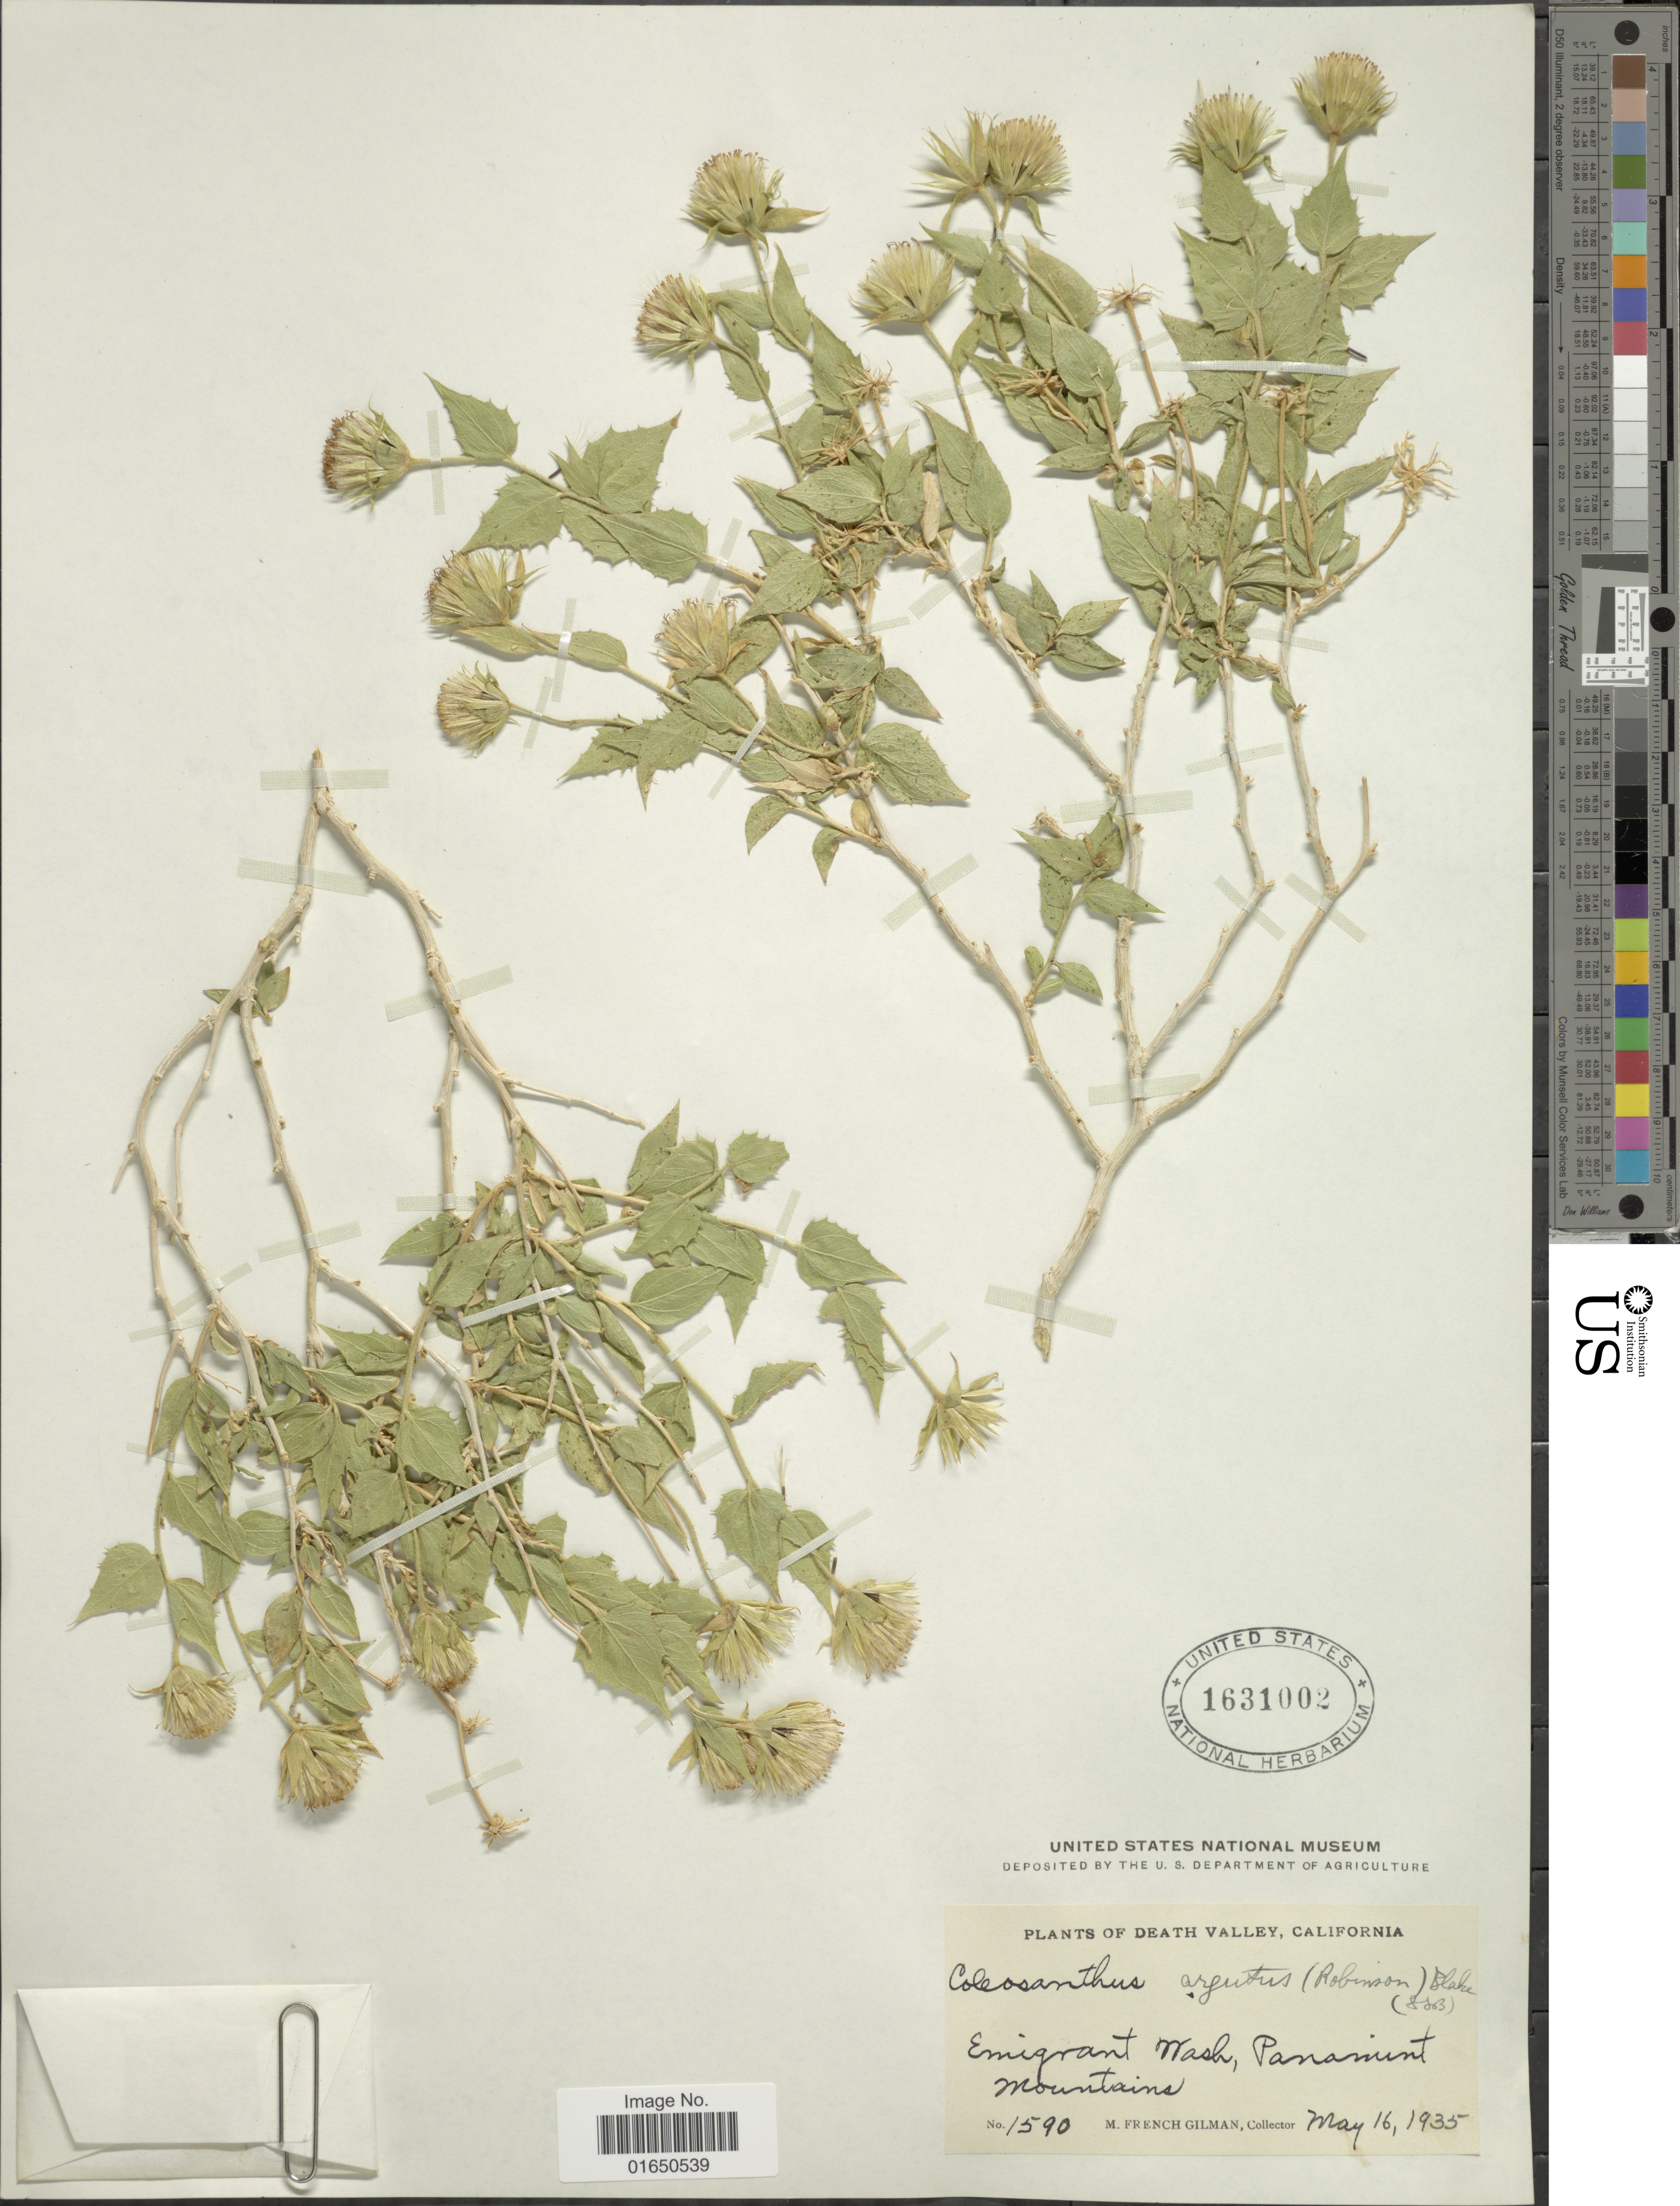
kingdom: Plantae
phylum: Tracheophyta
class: Magnoliopsida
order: Asterales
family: Asteraceae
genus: Brickellia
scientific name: Brickellia arguta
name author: B.L. Rob.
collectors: M. F. Gilman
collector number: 1590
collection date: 1935-05-16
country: United States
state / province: California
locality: Death Valley. Emigrant Mash, Panamintt Mountains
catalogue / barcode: US 1631002